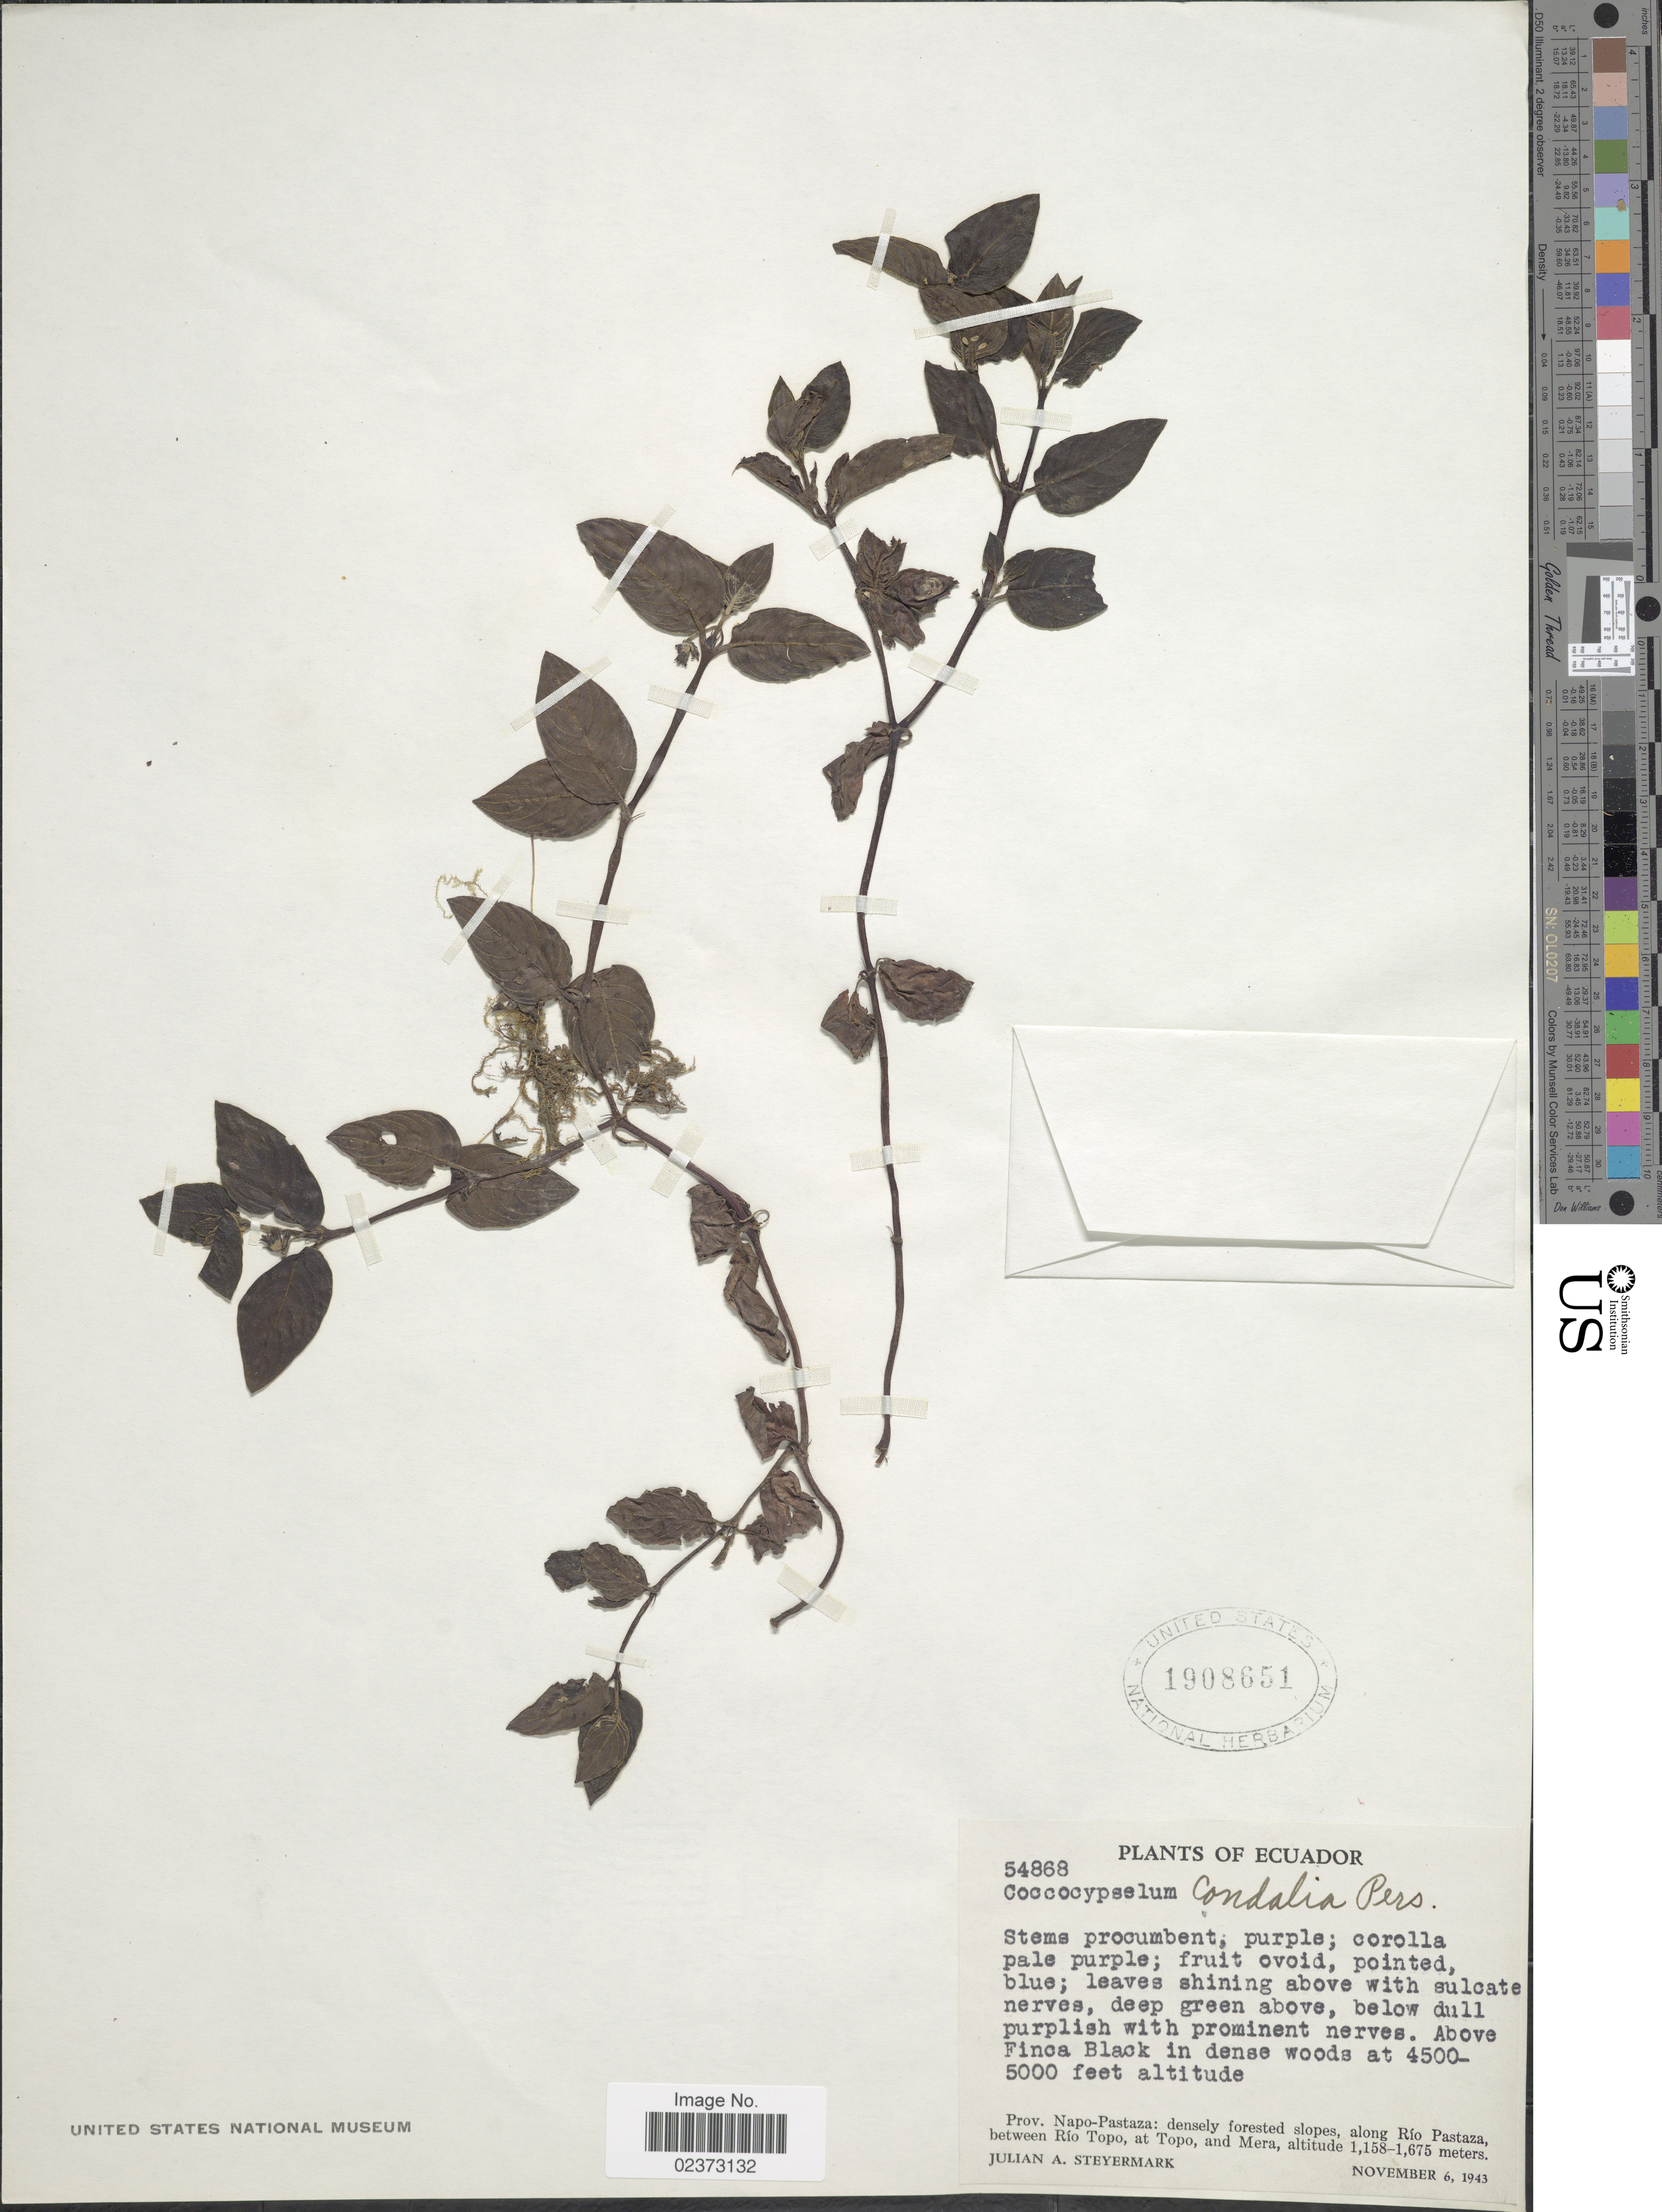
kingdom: Plantae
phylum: Tracheophyta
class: Magnoliopsida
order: Gentianales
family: Rubiaceae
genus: Coccocypselum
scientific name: Coccocypselum condalia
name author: Pers.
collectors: J. Steyermark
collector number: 54868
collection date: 1943-11-06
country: Ecuador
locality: Prov. Napo-Pastaza: densely forested slopes, along Rio Pastaza, between Rio Topo, at Topo, and Mera, Above Finca Black in dense woods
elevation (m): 1372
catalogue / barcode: US 1908651